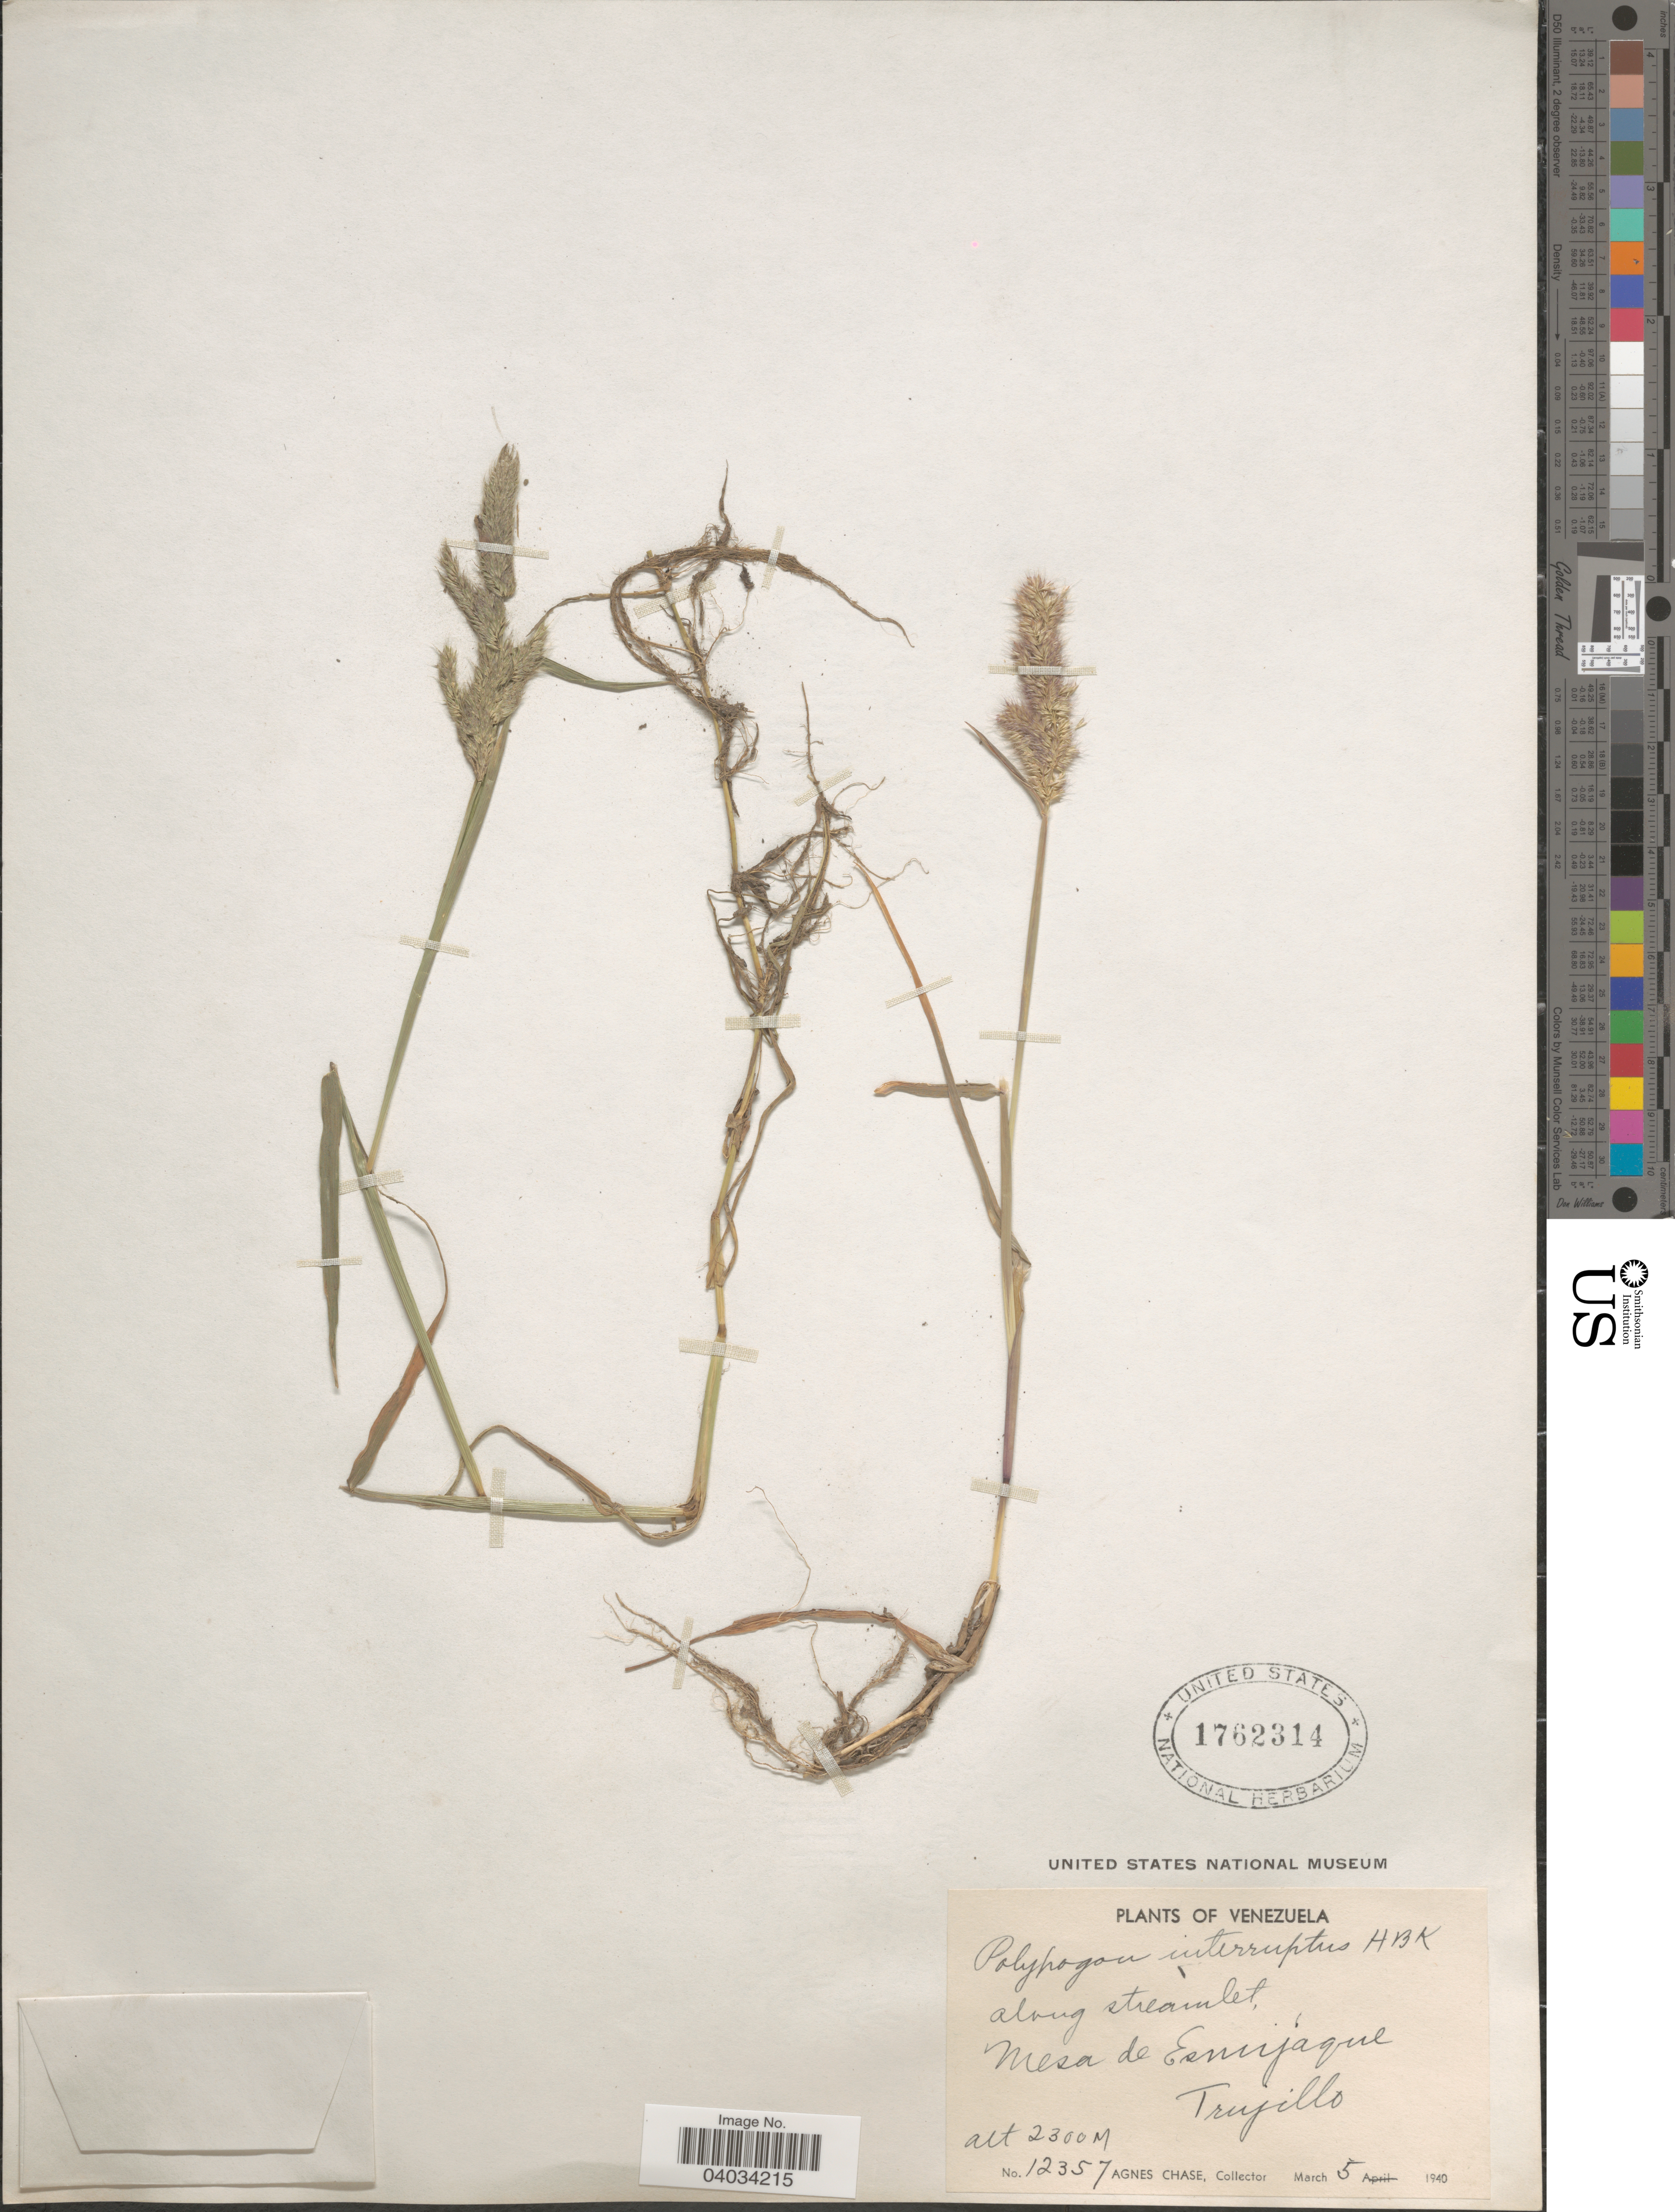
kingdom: Plantae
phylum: Tracheophyta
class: Liliopsida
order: Poales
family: Poaceae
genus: Polypogon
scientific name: Polypogon interruptus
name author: Kunth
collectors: A. Chase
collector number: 12357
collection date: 1940-03-05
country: Venezuela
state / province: Trujillo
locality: Mesa de Esnujaque.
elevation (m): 2300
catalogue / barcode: US 1762314